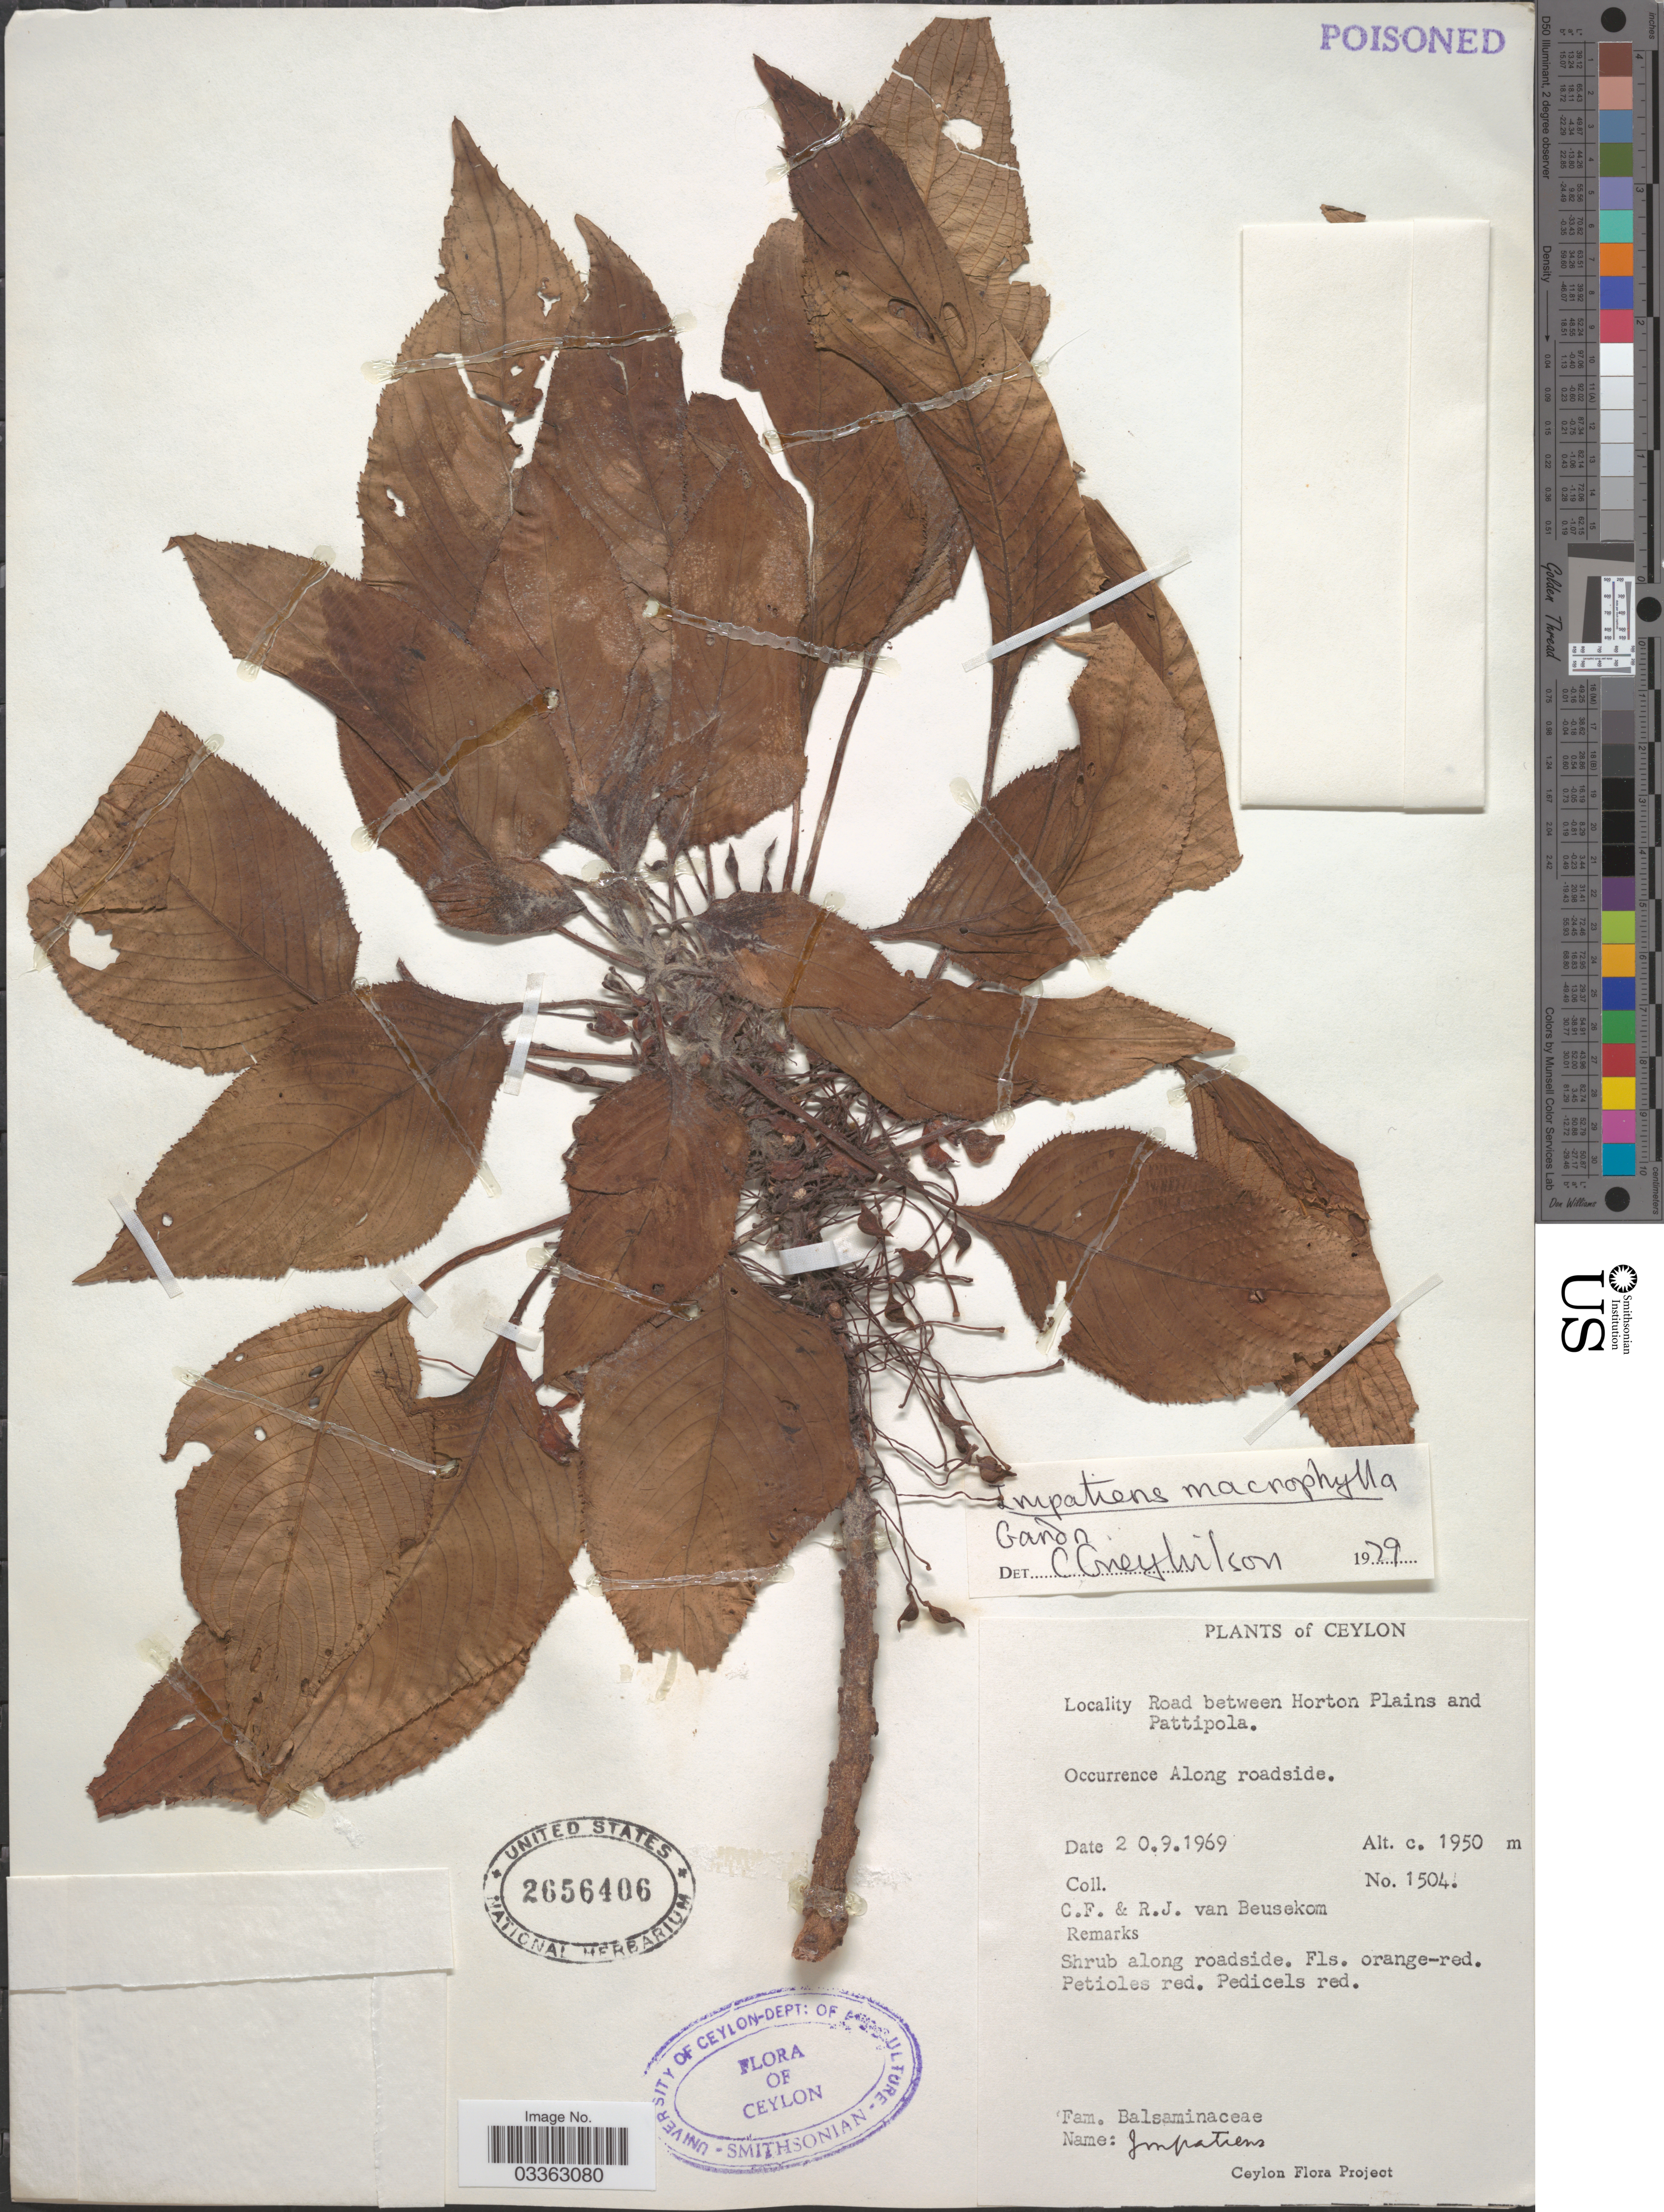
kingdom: Plantae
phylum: Tracheophyta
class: Magnoliopsida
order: Ericales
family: Balsaminaceae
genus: Impatiens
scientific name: Impatiens macrophylla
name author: Gardner ex Hook.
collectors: C. F. Beusekom & R. Van Beusekom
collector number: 1504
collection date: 1969-09-20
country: Sri Lanka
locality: Ceylon, Road between Horton Plains and Pattipola.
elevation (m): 1950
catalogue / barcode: US 2656406